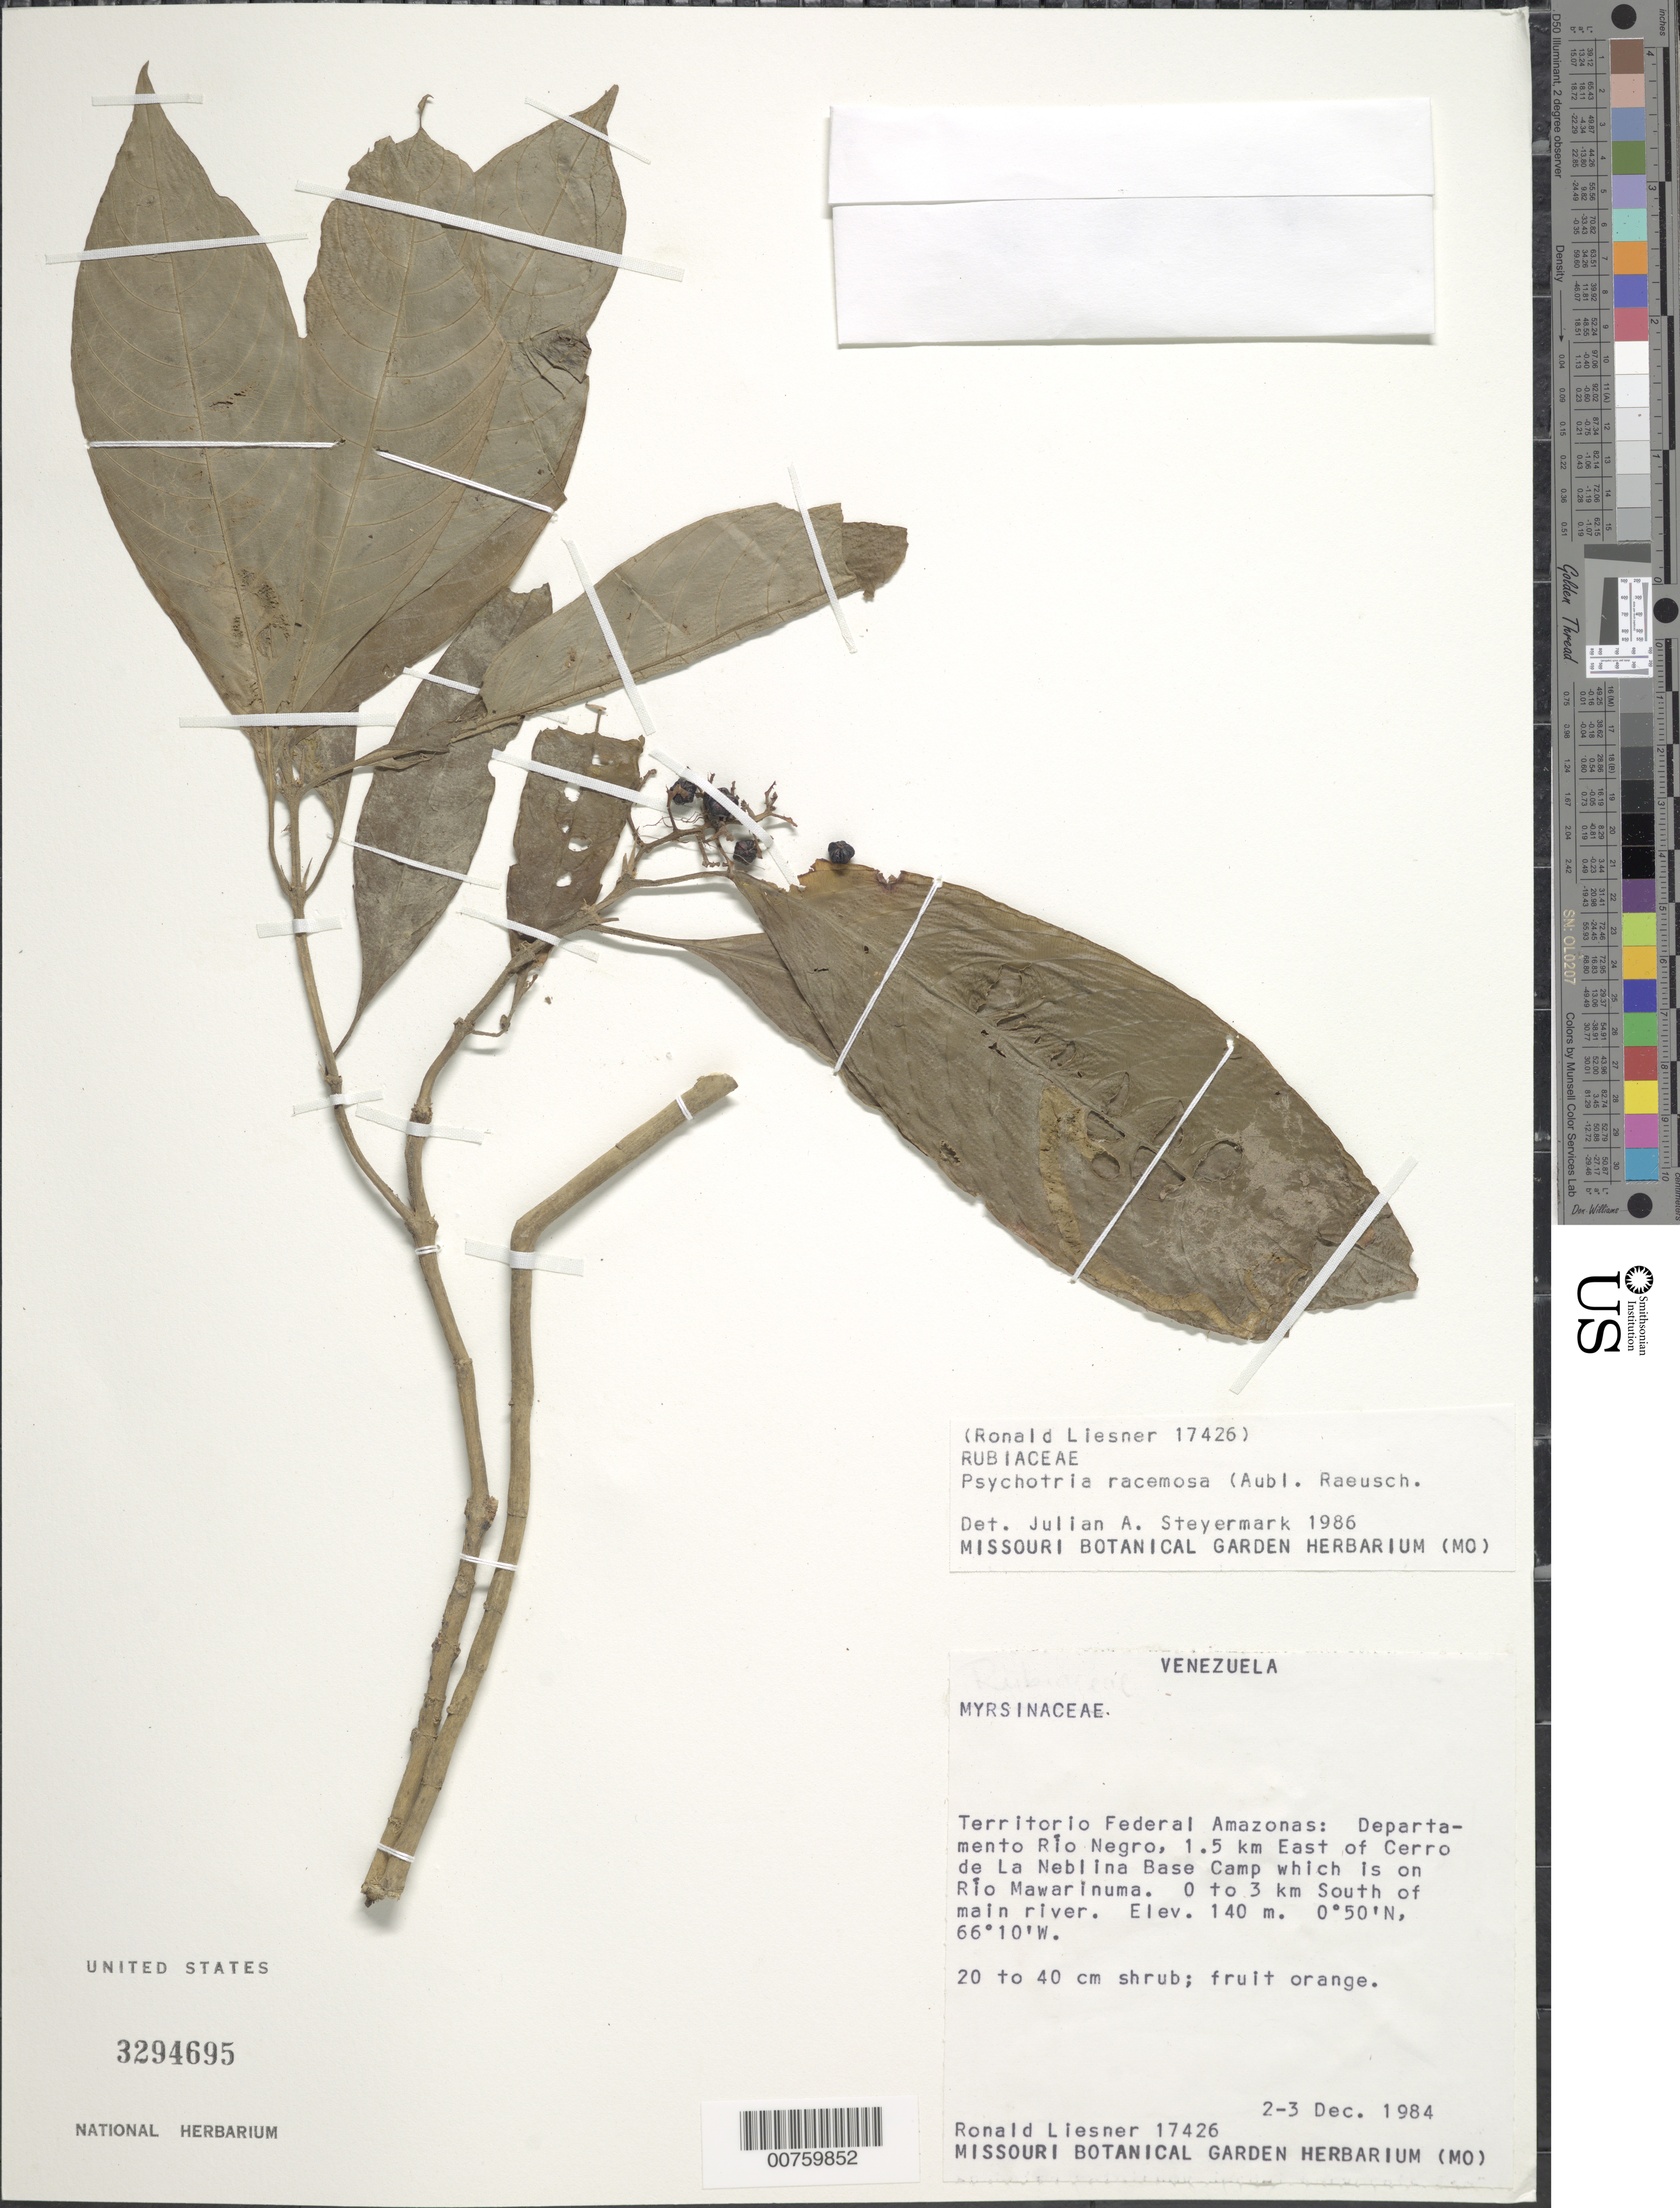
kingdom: Plantae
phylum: Tracheophyta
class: Magnoliopsida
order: Gentianales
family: Rubiaceae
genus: Psychotria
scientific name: Psychotria racemosa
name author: Rich.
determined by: Steyermark, Julian A., (VEN)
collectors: R. L. Liesner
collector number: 17426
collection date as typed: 2-Dec-84 to 3-Dec-84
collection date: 1984-12-02/1984-12-03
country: Venezuela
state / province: Amazonas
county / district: Río Negro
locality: Río Mawarinuma, 1.5 km E of Cerro de La Neblina Base Camp, 0-3 km S of main river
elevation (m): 140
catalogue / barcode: US 3294695